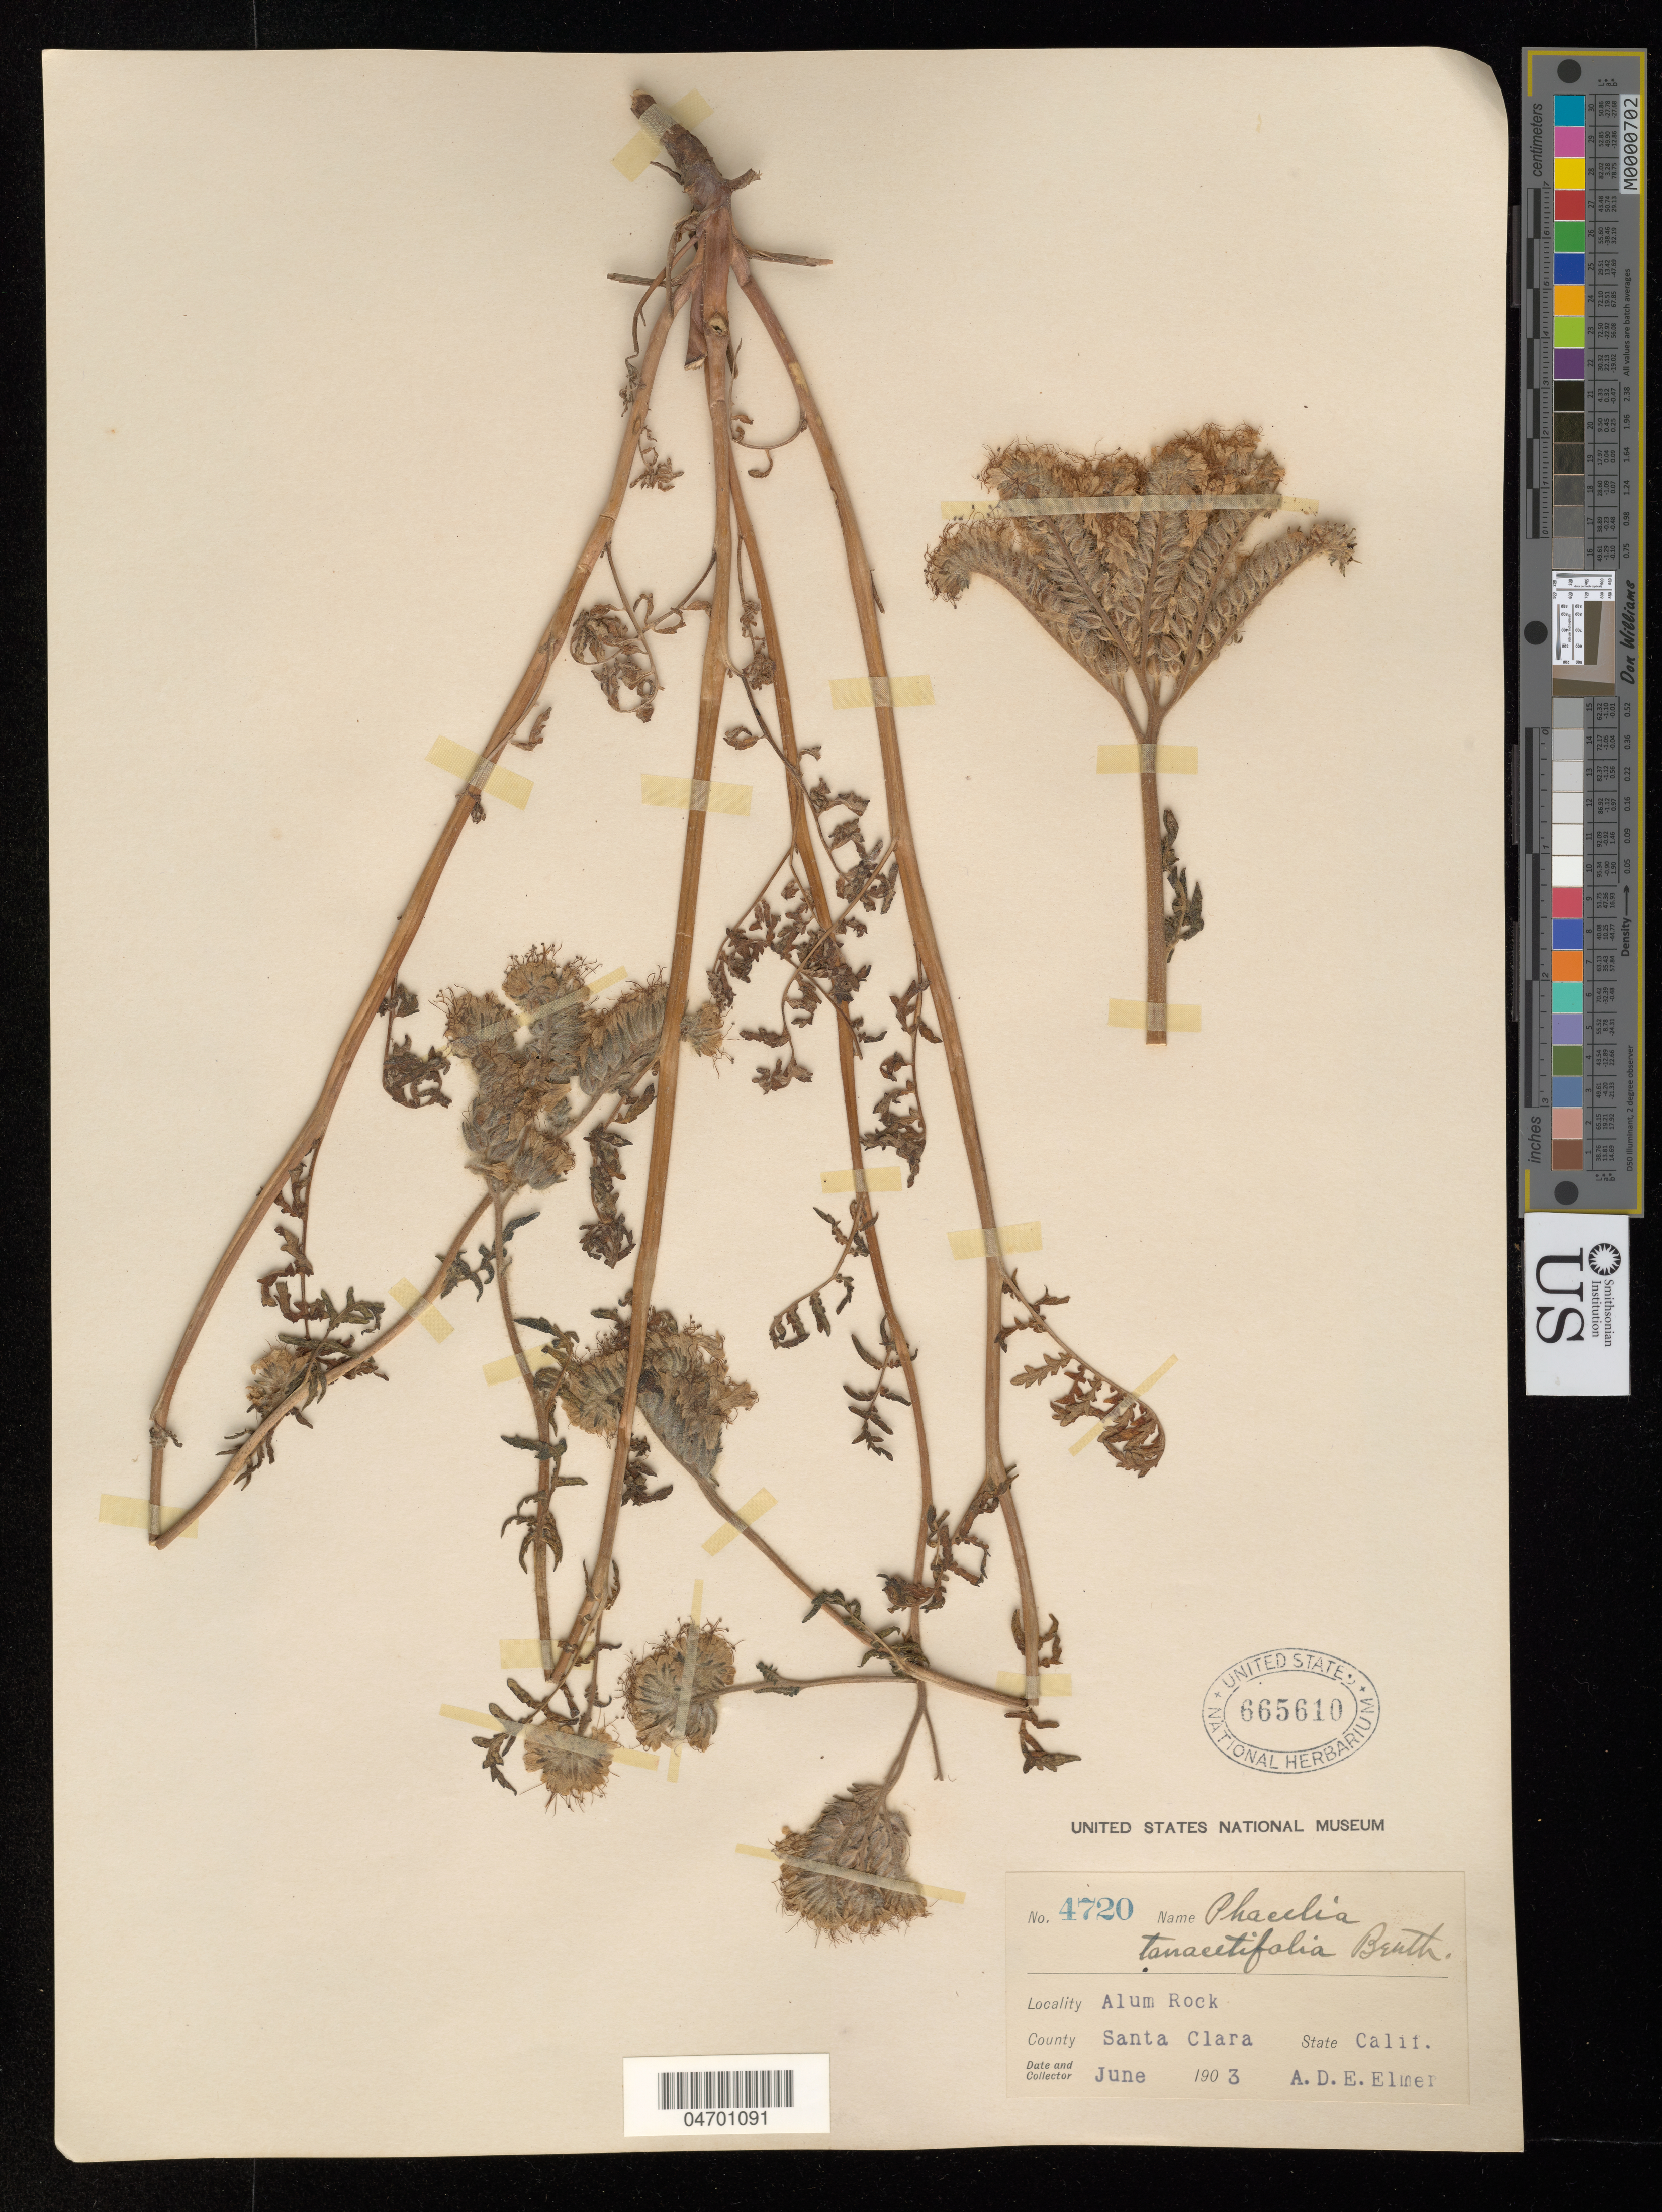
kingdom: Plantae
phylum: Tracheophyta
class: Magnoliopsida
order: Boraginales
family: Hydrophyllaceae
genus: Phacelia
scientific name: Phacelia tanacetifolia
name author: Benth.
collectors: A. D. E. Elmer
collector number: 4720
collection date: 1903-06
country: United States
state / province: California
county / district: Santa Clara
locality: Alum Rock. County Santa Clara.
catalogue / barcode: US 665610